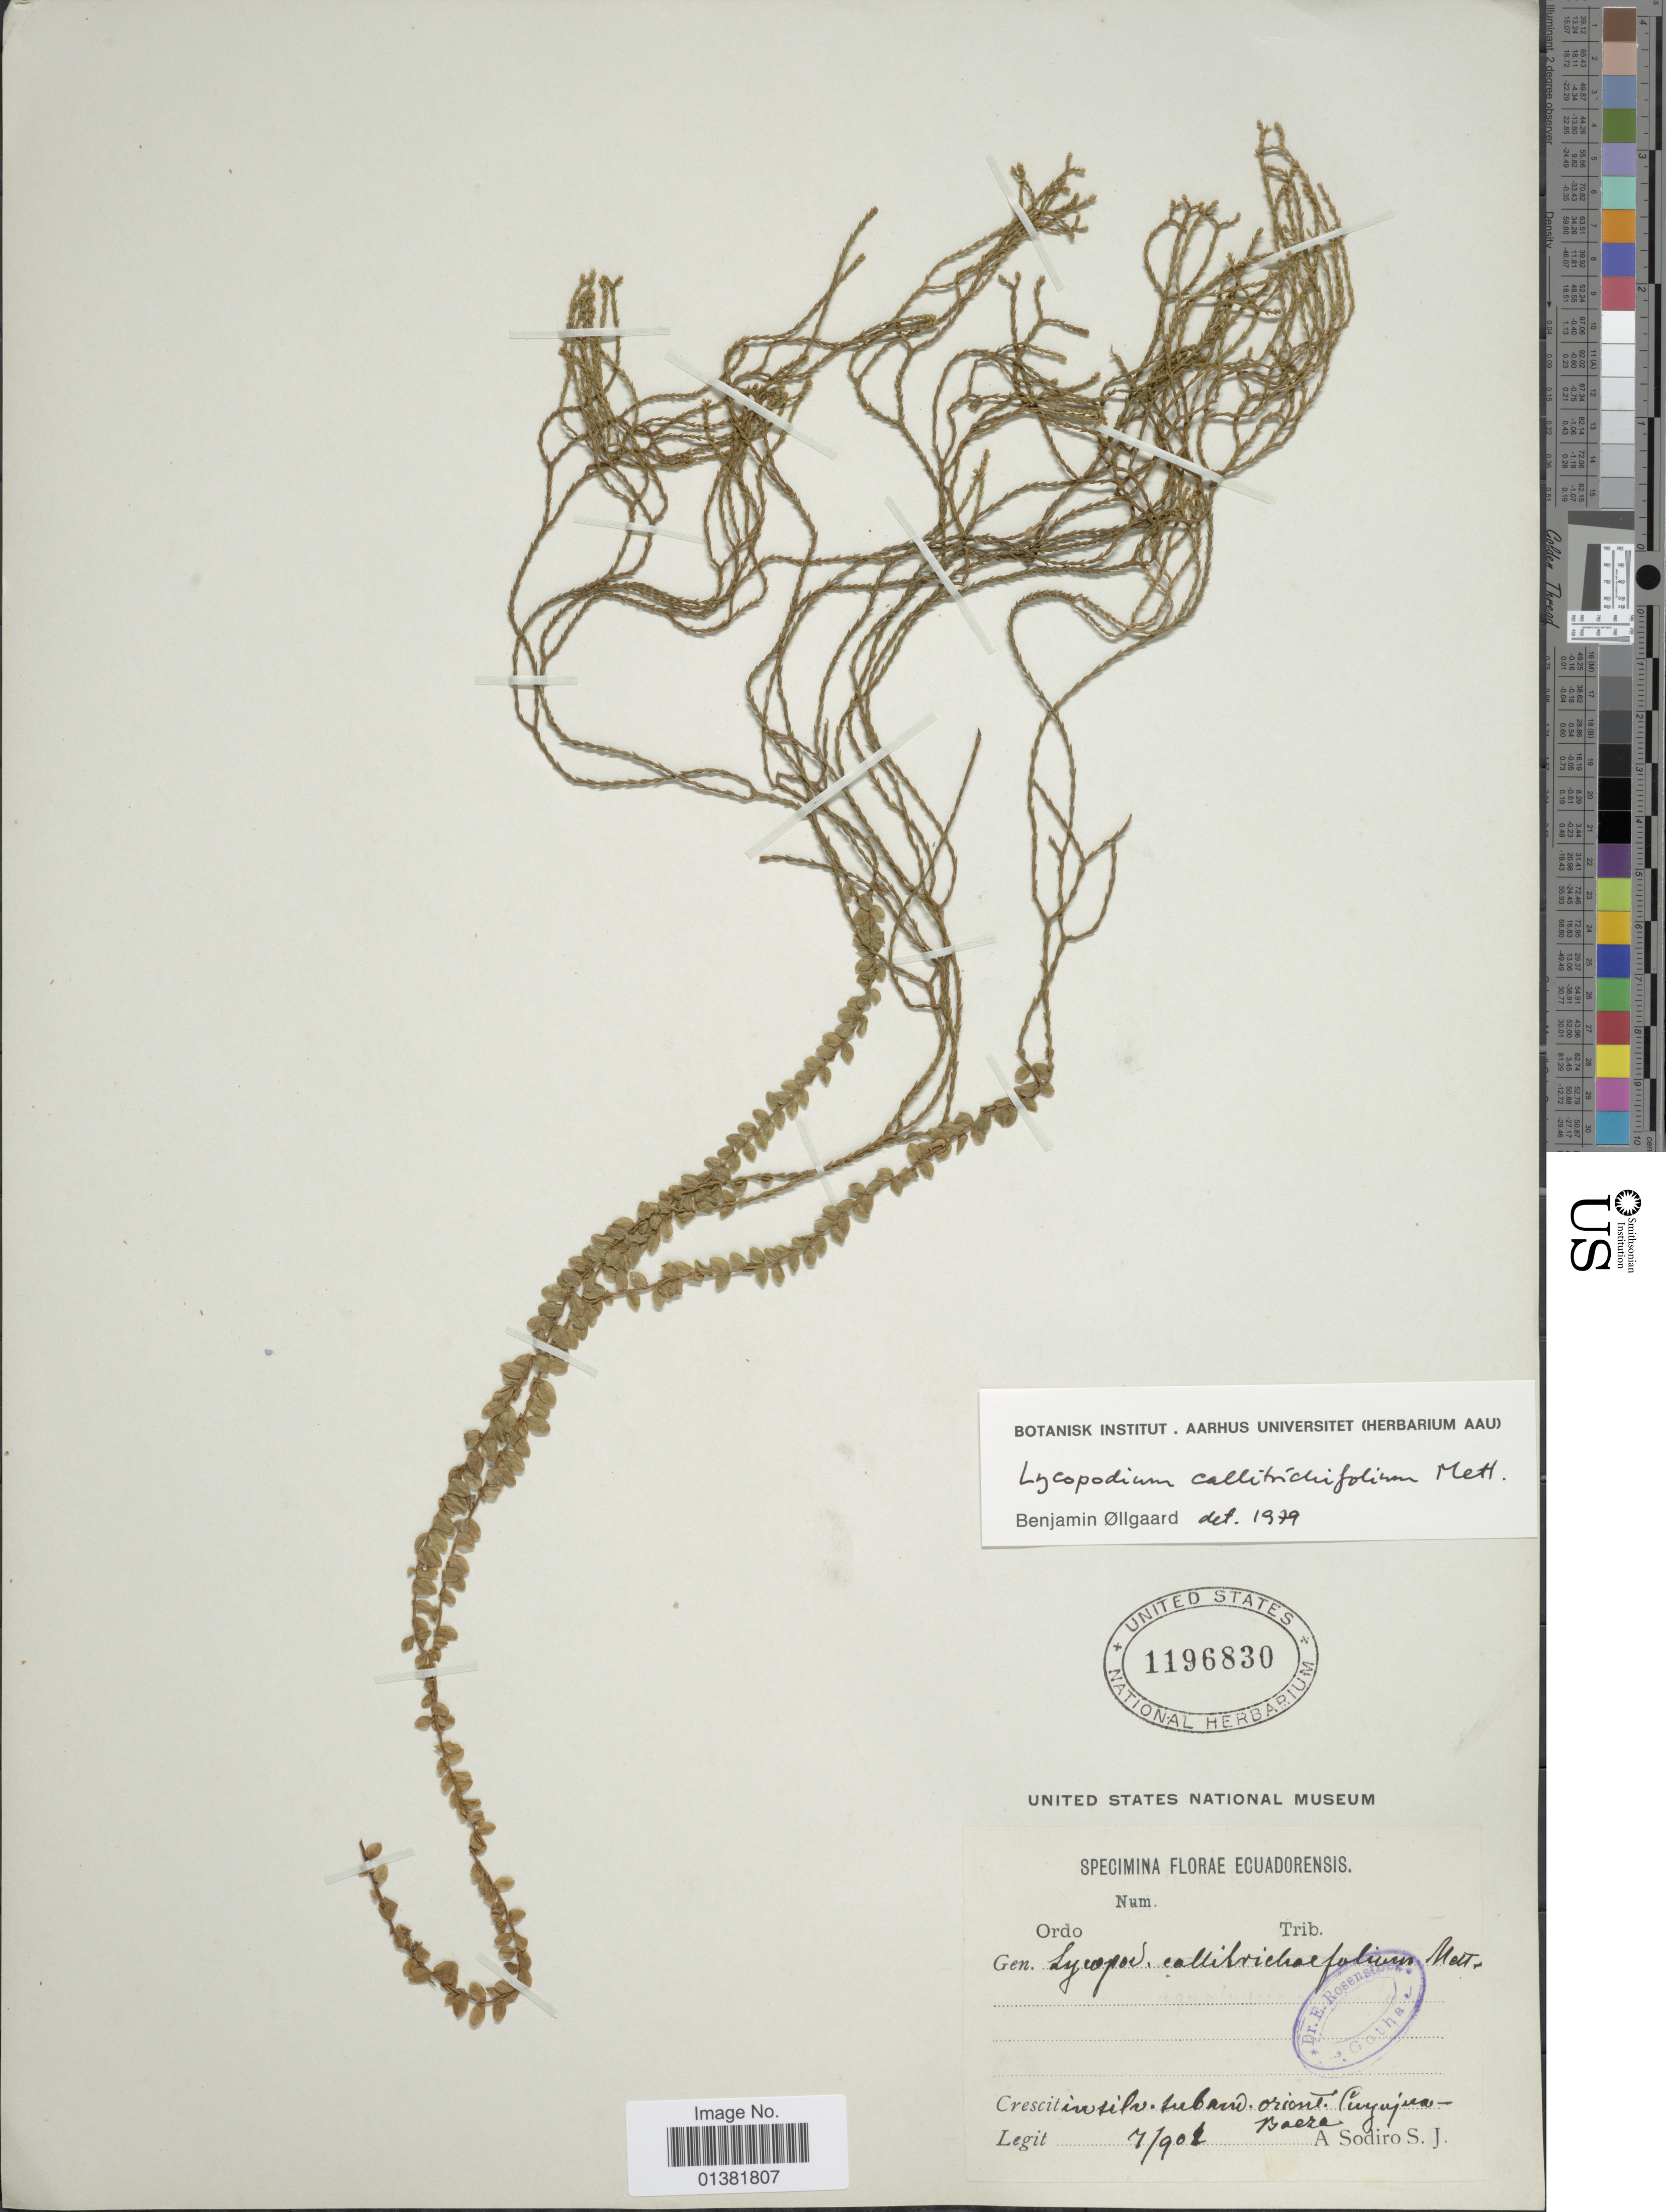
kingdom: Plantae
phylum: Tracheophyta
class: Lycopodiopsida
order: Lycopodiales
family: Lycopodiaceae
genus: Phlegmariurus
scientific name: Phlegmariurus callitrichifolius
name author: (Mett.) B. Øllg.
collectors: A. Sodiro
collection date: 1901-07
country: Ecuador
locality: In silv. subam orient Cajabamba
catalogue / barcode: US 1196830